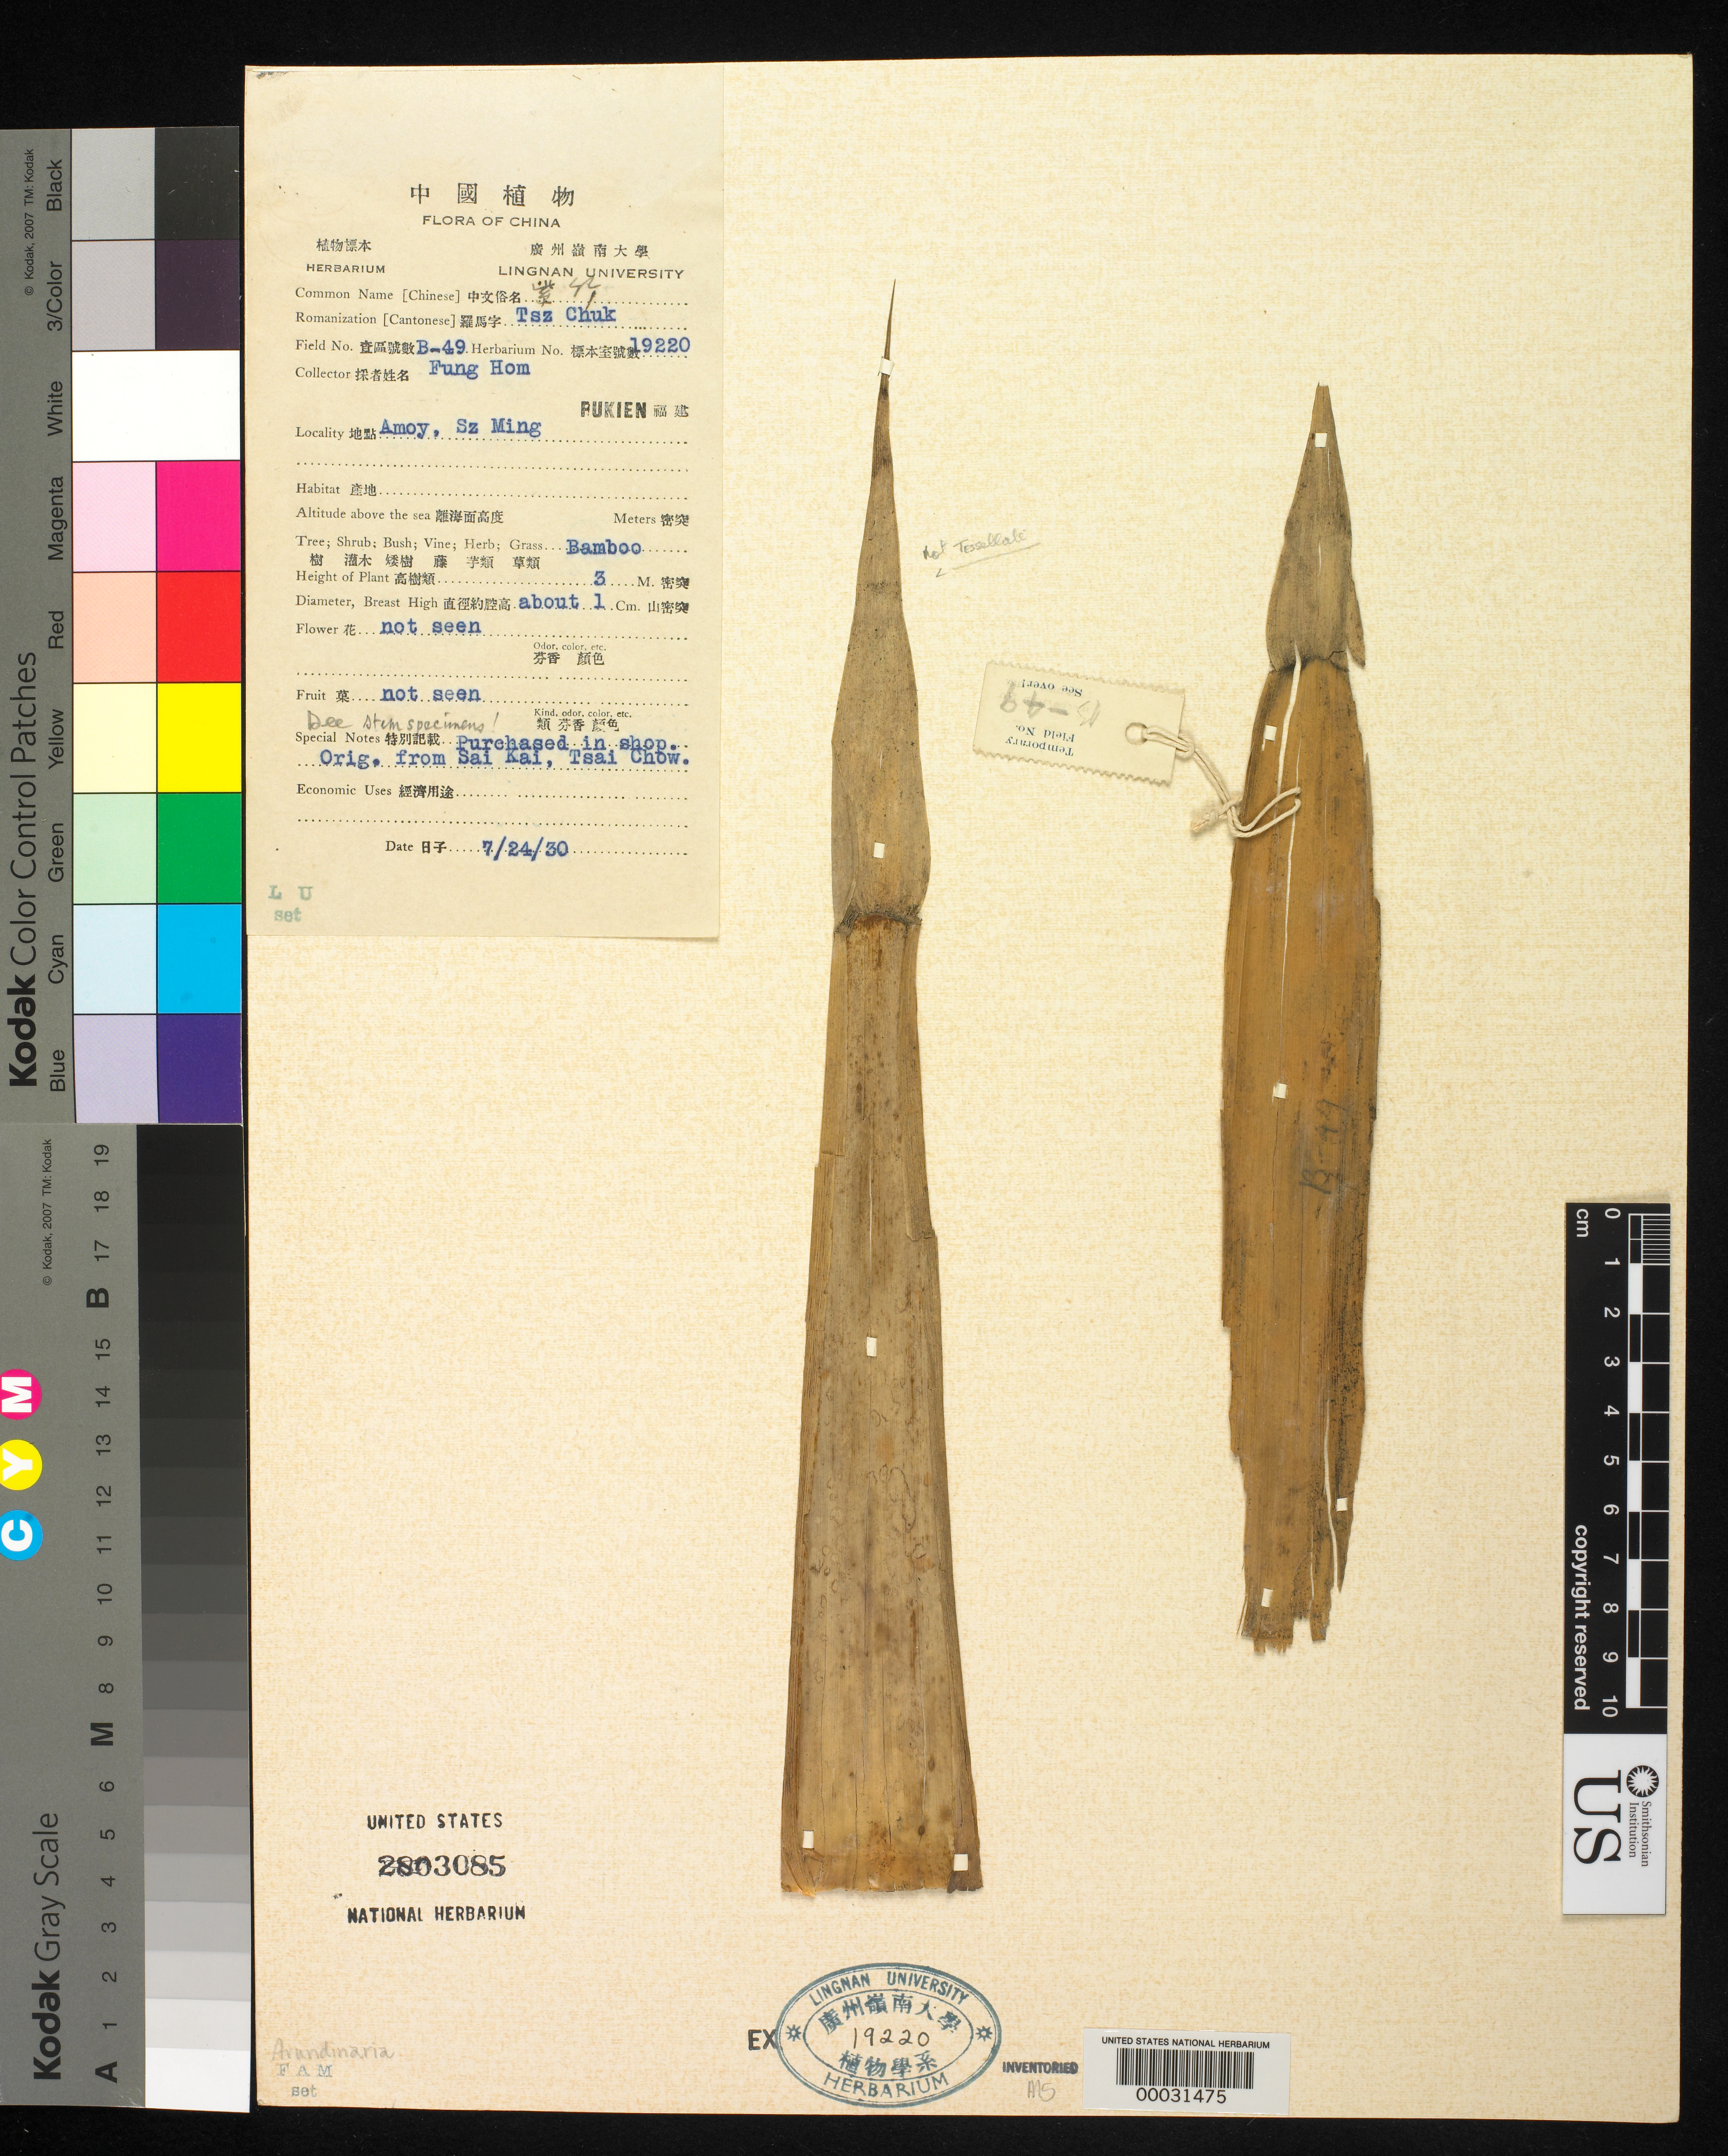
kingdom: Plantae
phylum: Tracheophyta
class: Liliopsida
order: Poales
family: Poaceae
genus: Arundinaria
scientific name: Arundinaria sp.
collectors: H. L. Fung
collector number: B-49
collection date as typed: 24 Jul 1930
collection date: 1930-07-24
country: China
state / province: Fujian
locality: Amoy, Sz Ming, bought in a putty shop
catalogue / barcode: US 2803085